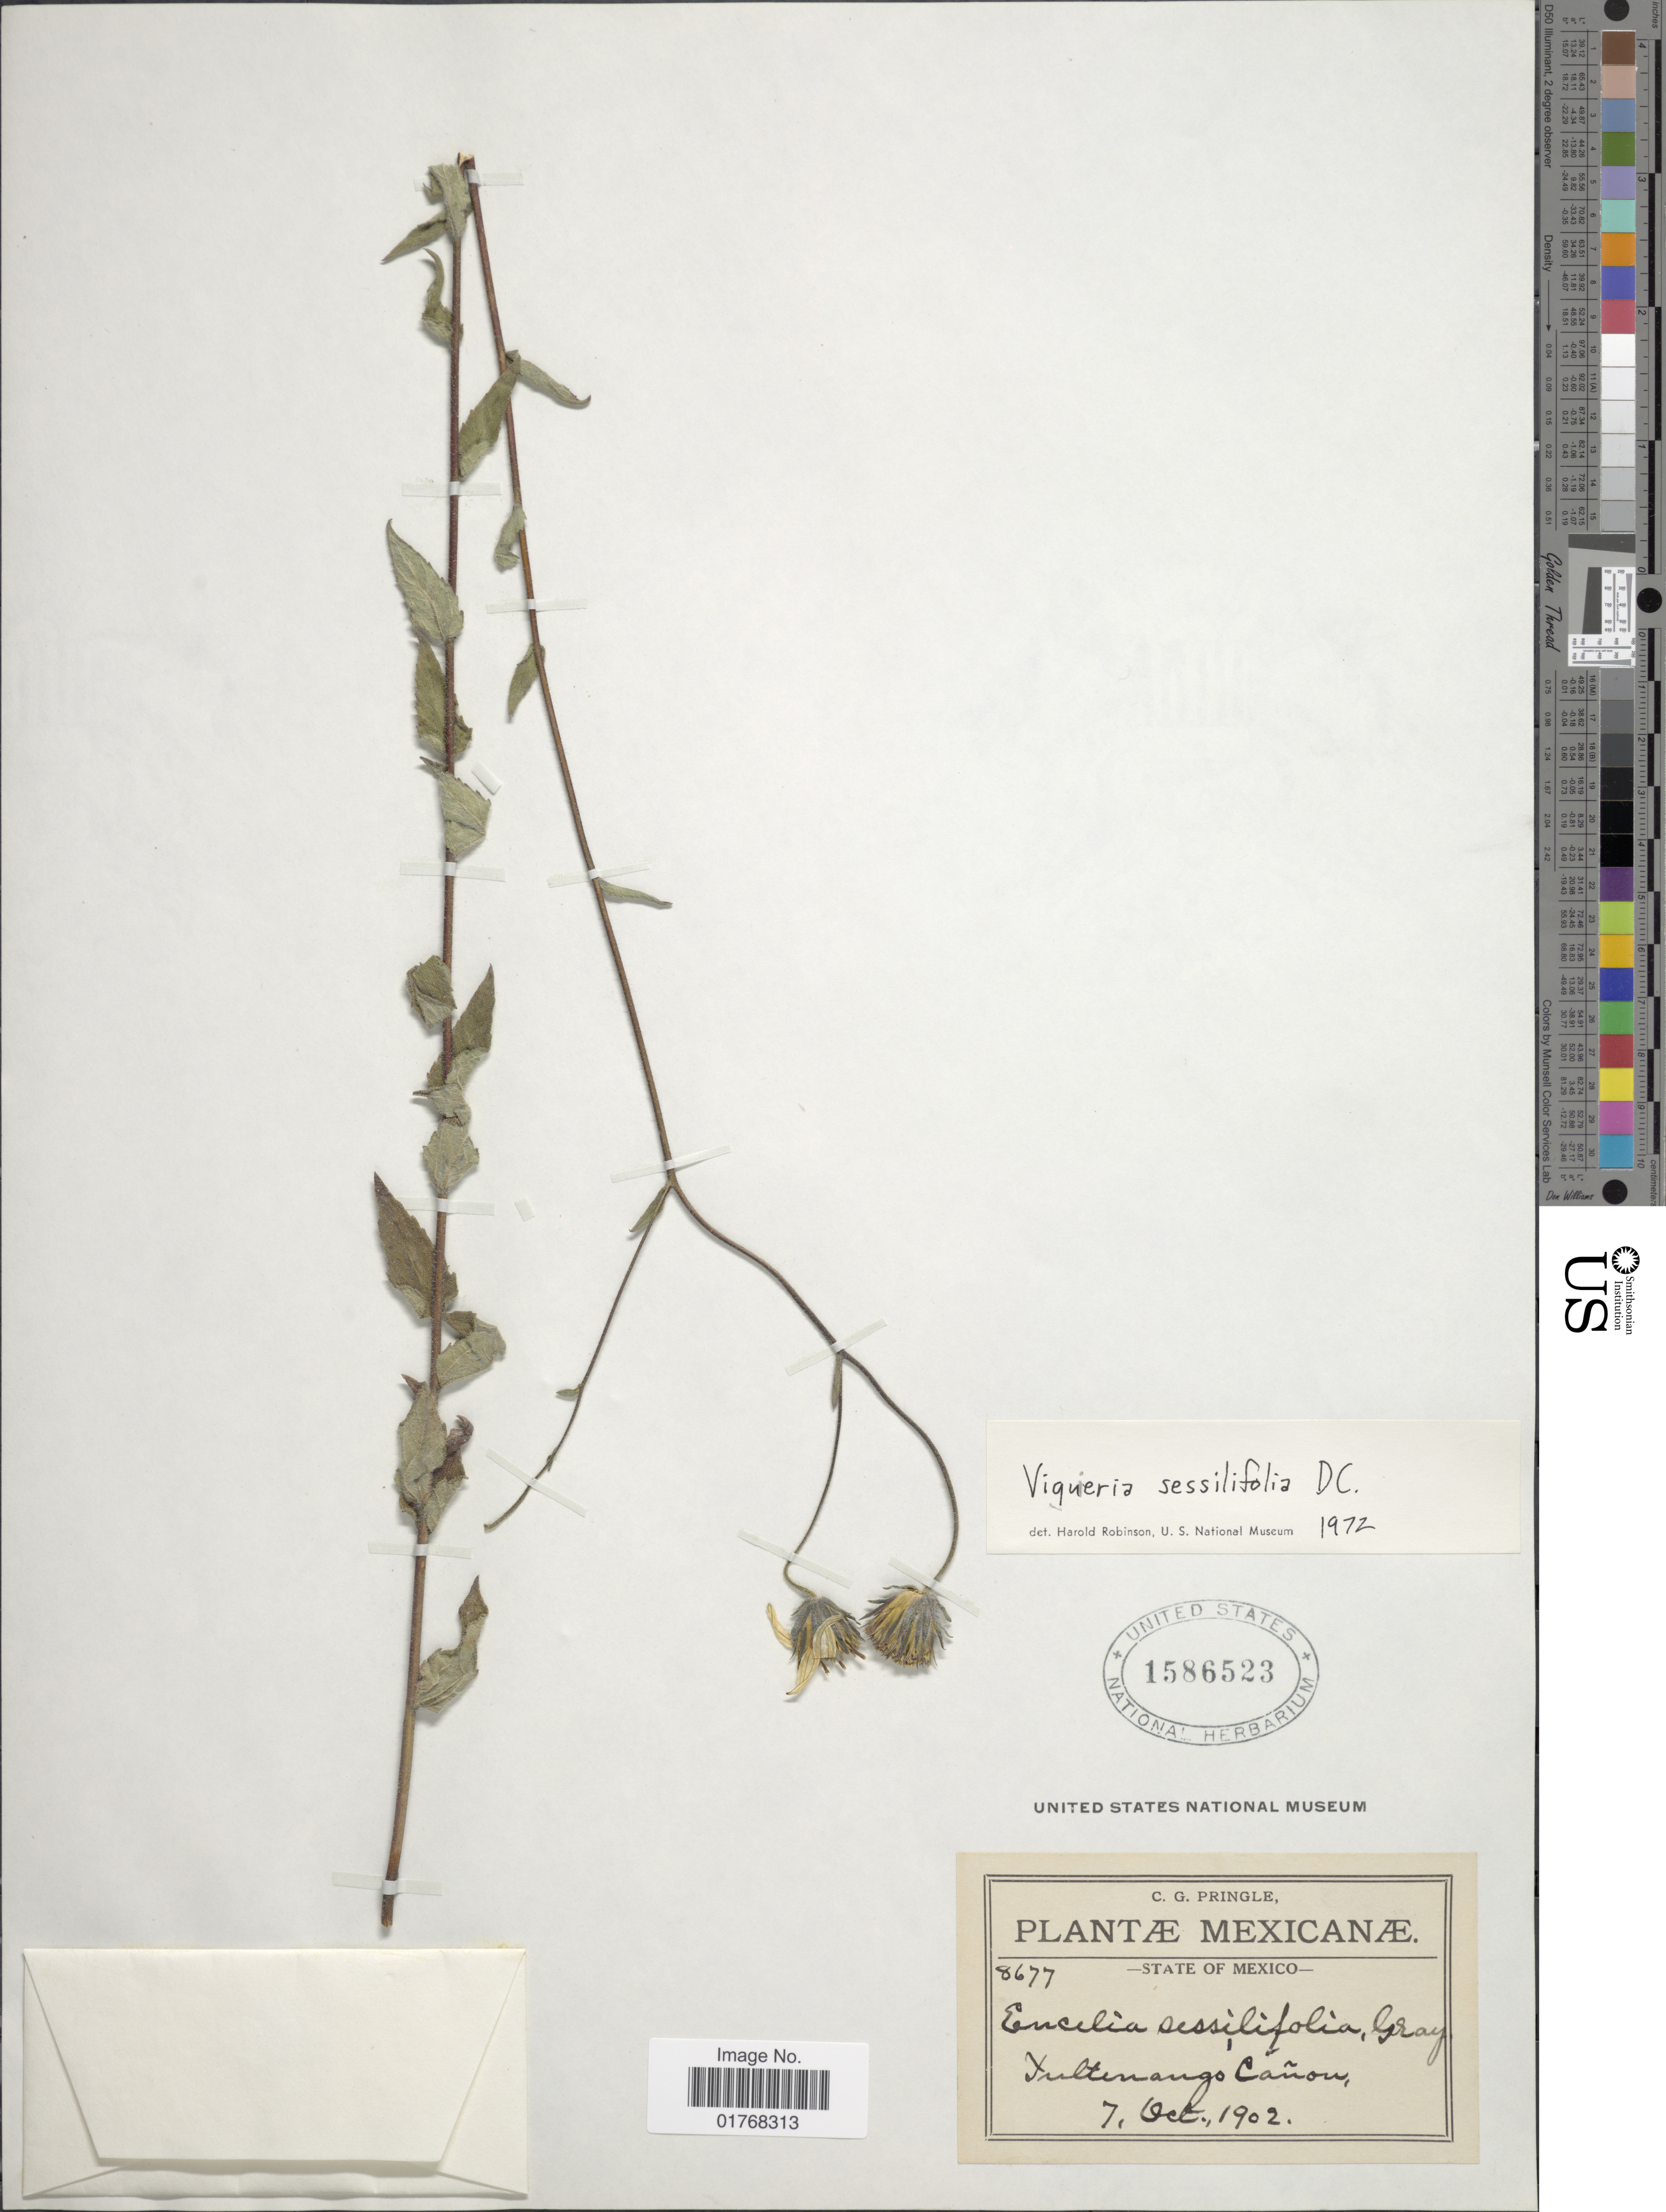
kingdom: Plantae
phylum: Tracheophyta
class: Magnoliopsida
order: Asterales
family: Asteraceae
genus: Viguiera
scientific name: Viguiera sessilifolia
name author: DC.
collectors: C. G. Pringle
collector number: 8677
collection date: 1902-10-07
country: Mexico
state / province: México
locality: Tuxtenango Cañon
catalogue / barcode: US 1586523